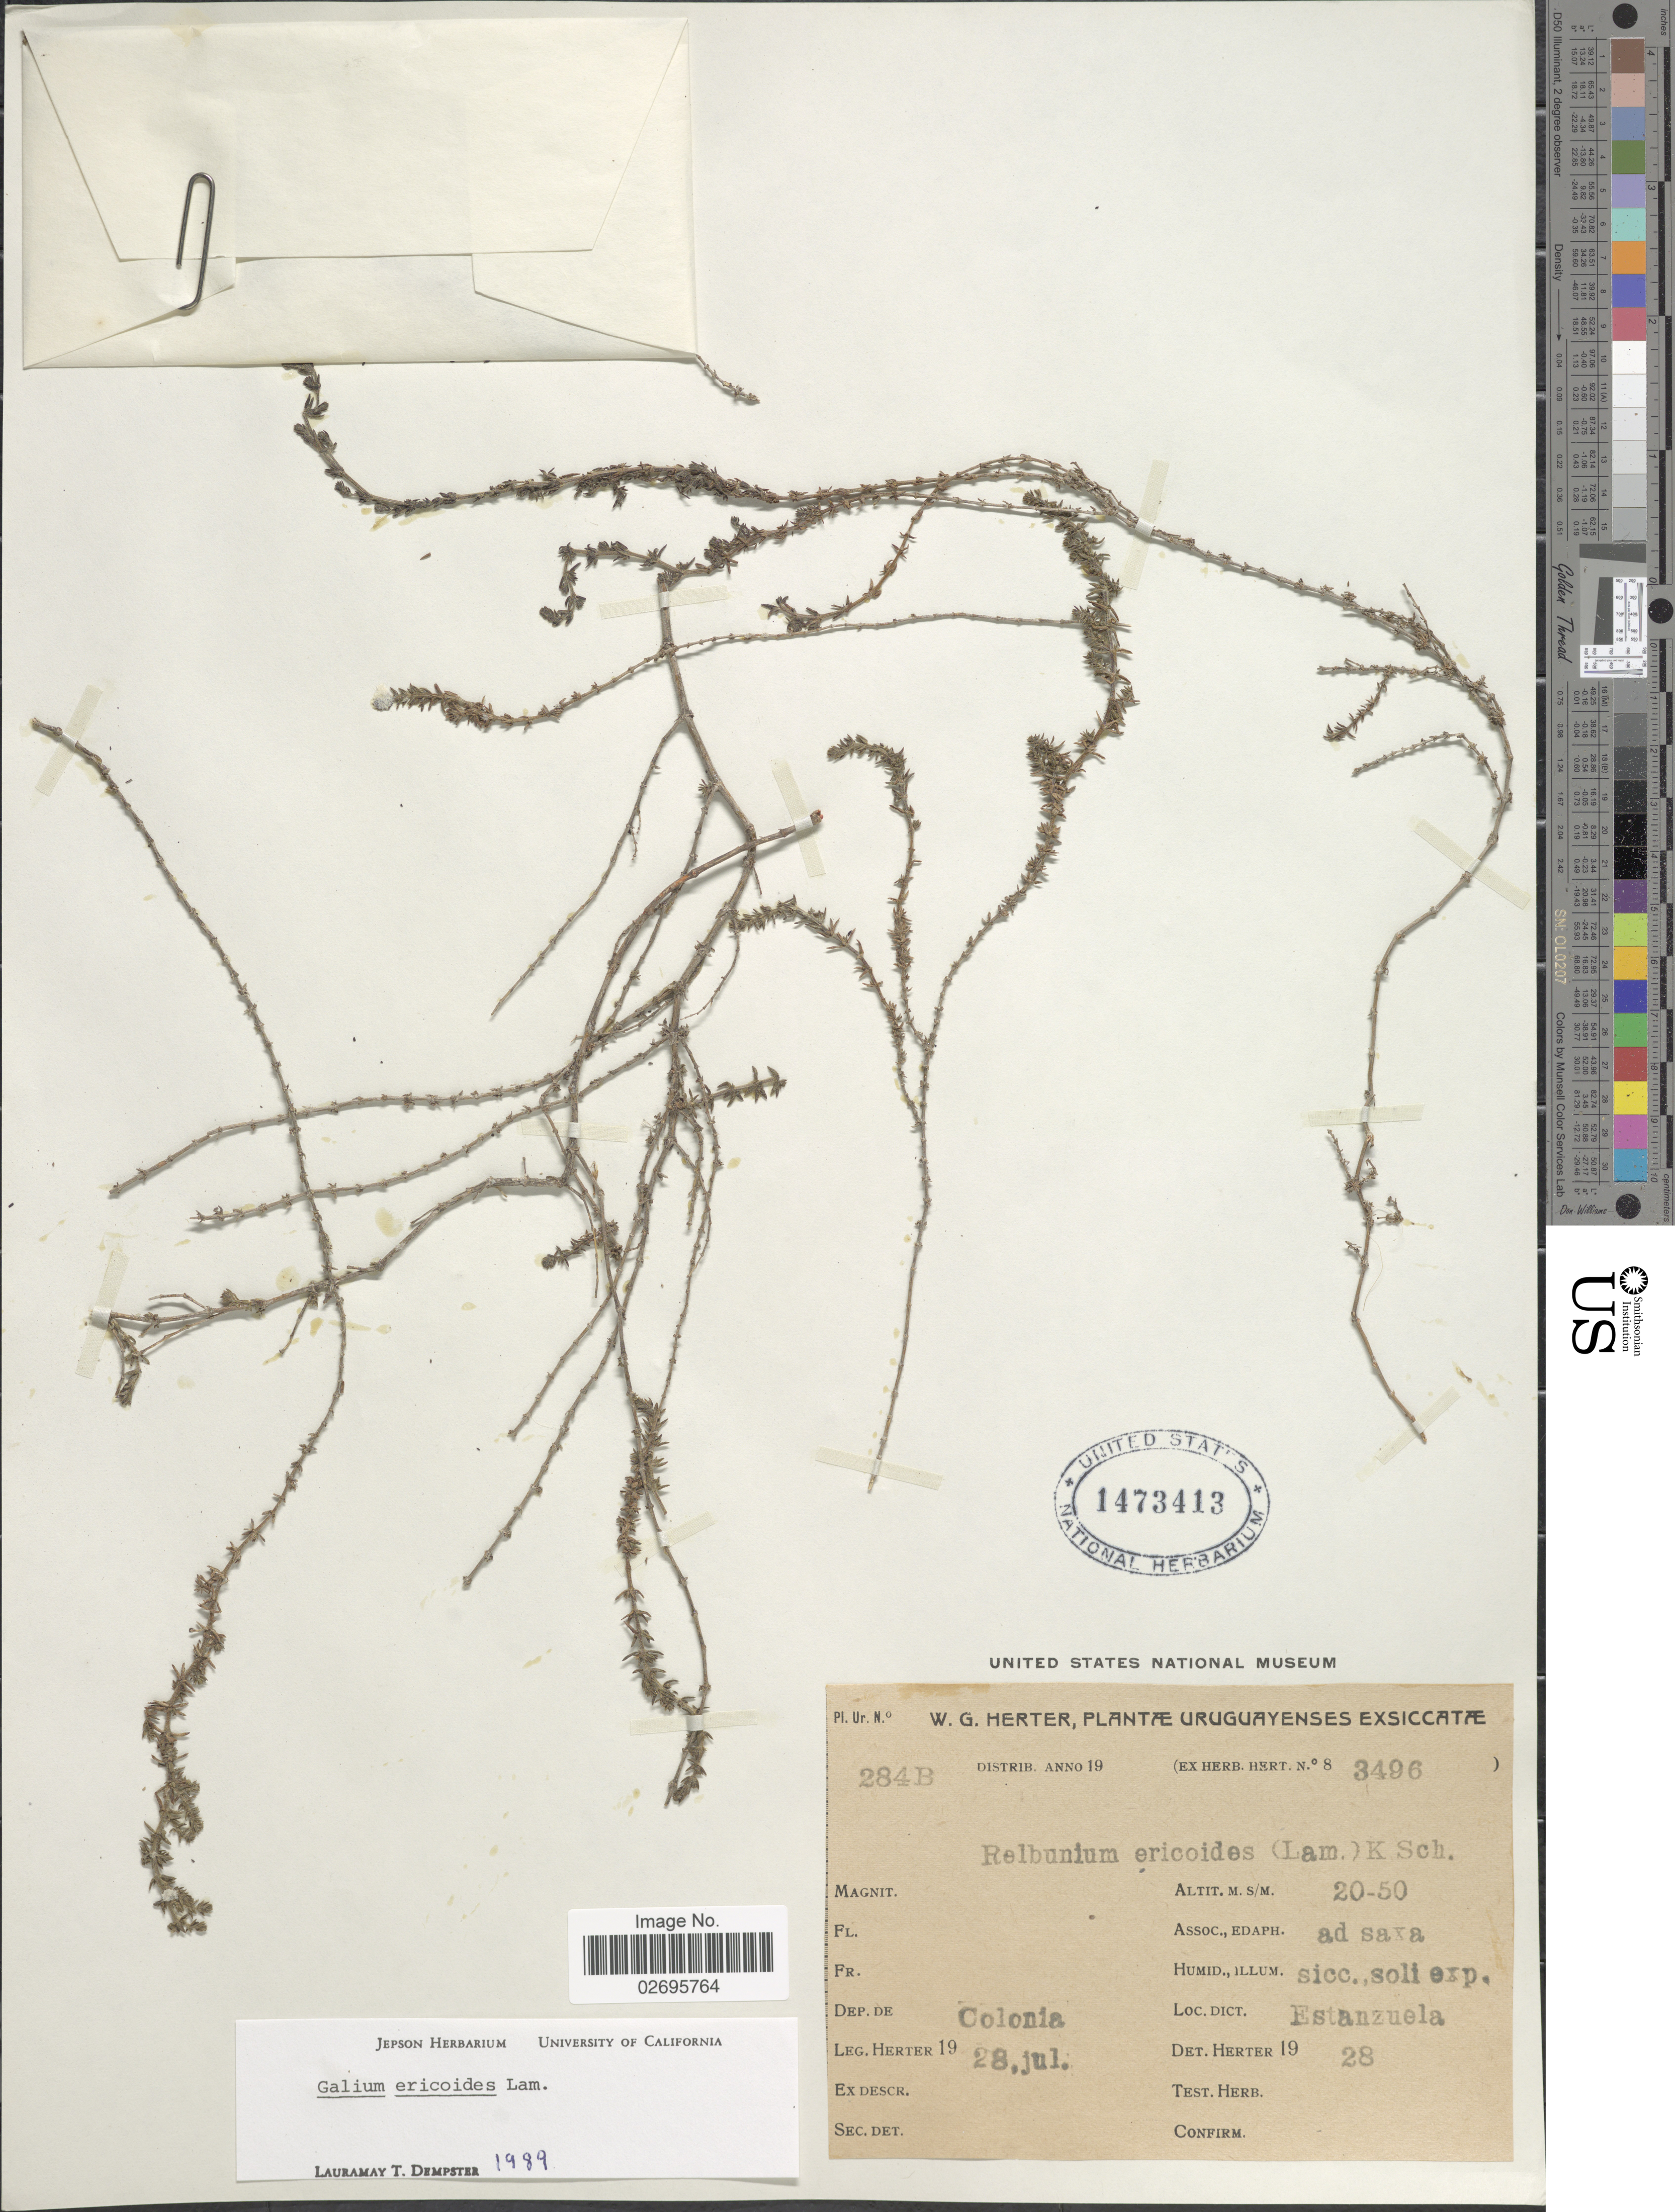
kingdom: Plantae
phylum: Tracheophyta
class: Magnoliopsida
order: Gentianales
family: Rubiaceae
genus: Galium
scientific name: Galium ericoides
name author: Lam.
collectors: W. G. Herter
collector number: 3496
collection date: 1928-07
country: Uruguay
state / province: Colonia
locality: Dep. de Colonia, Estancuela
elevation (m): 20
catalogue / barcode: US 1473413